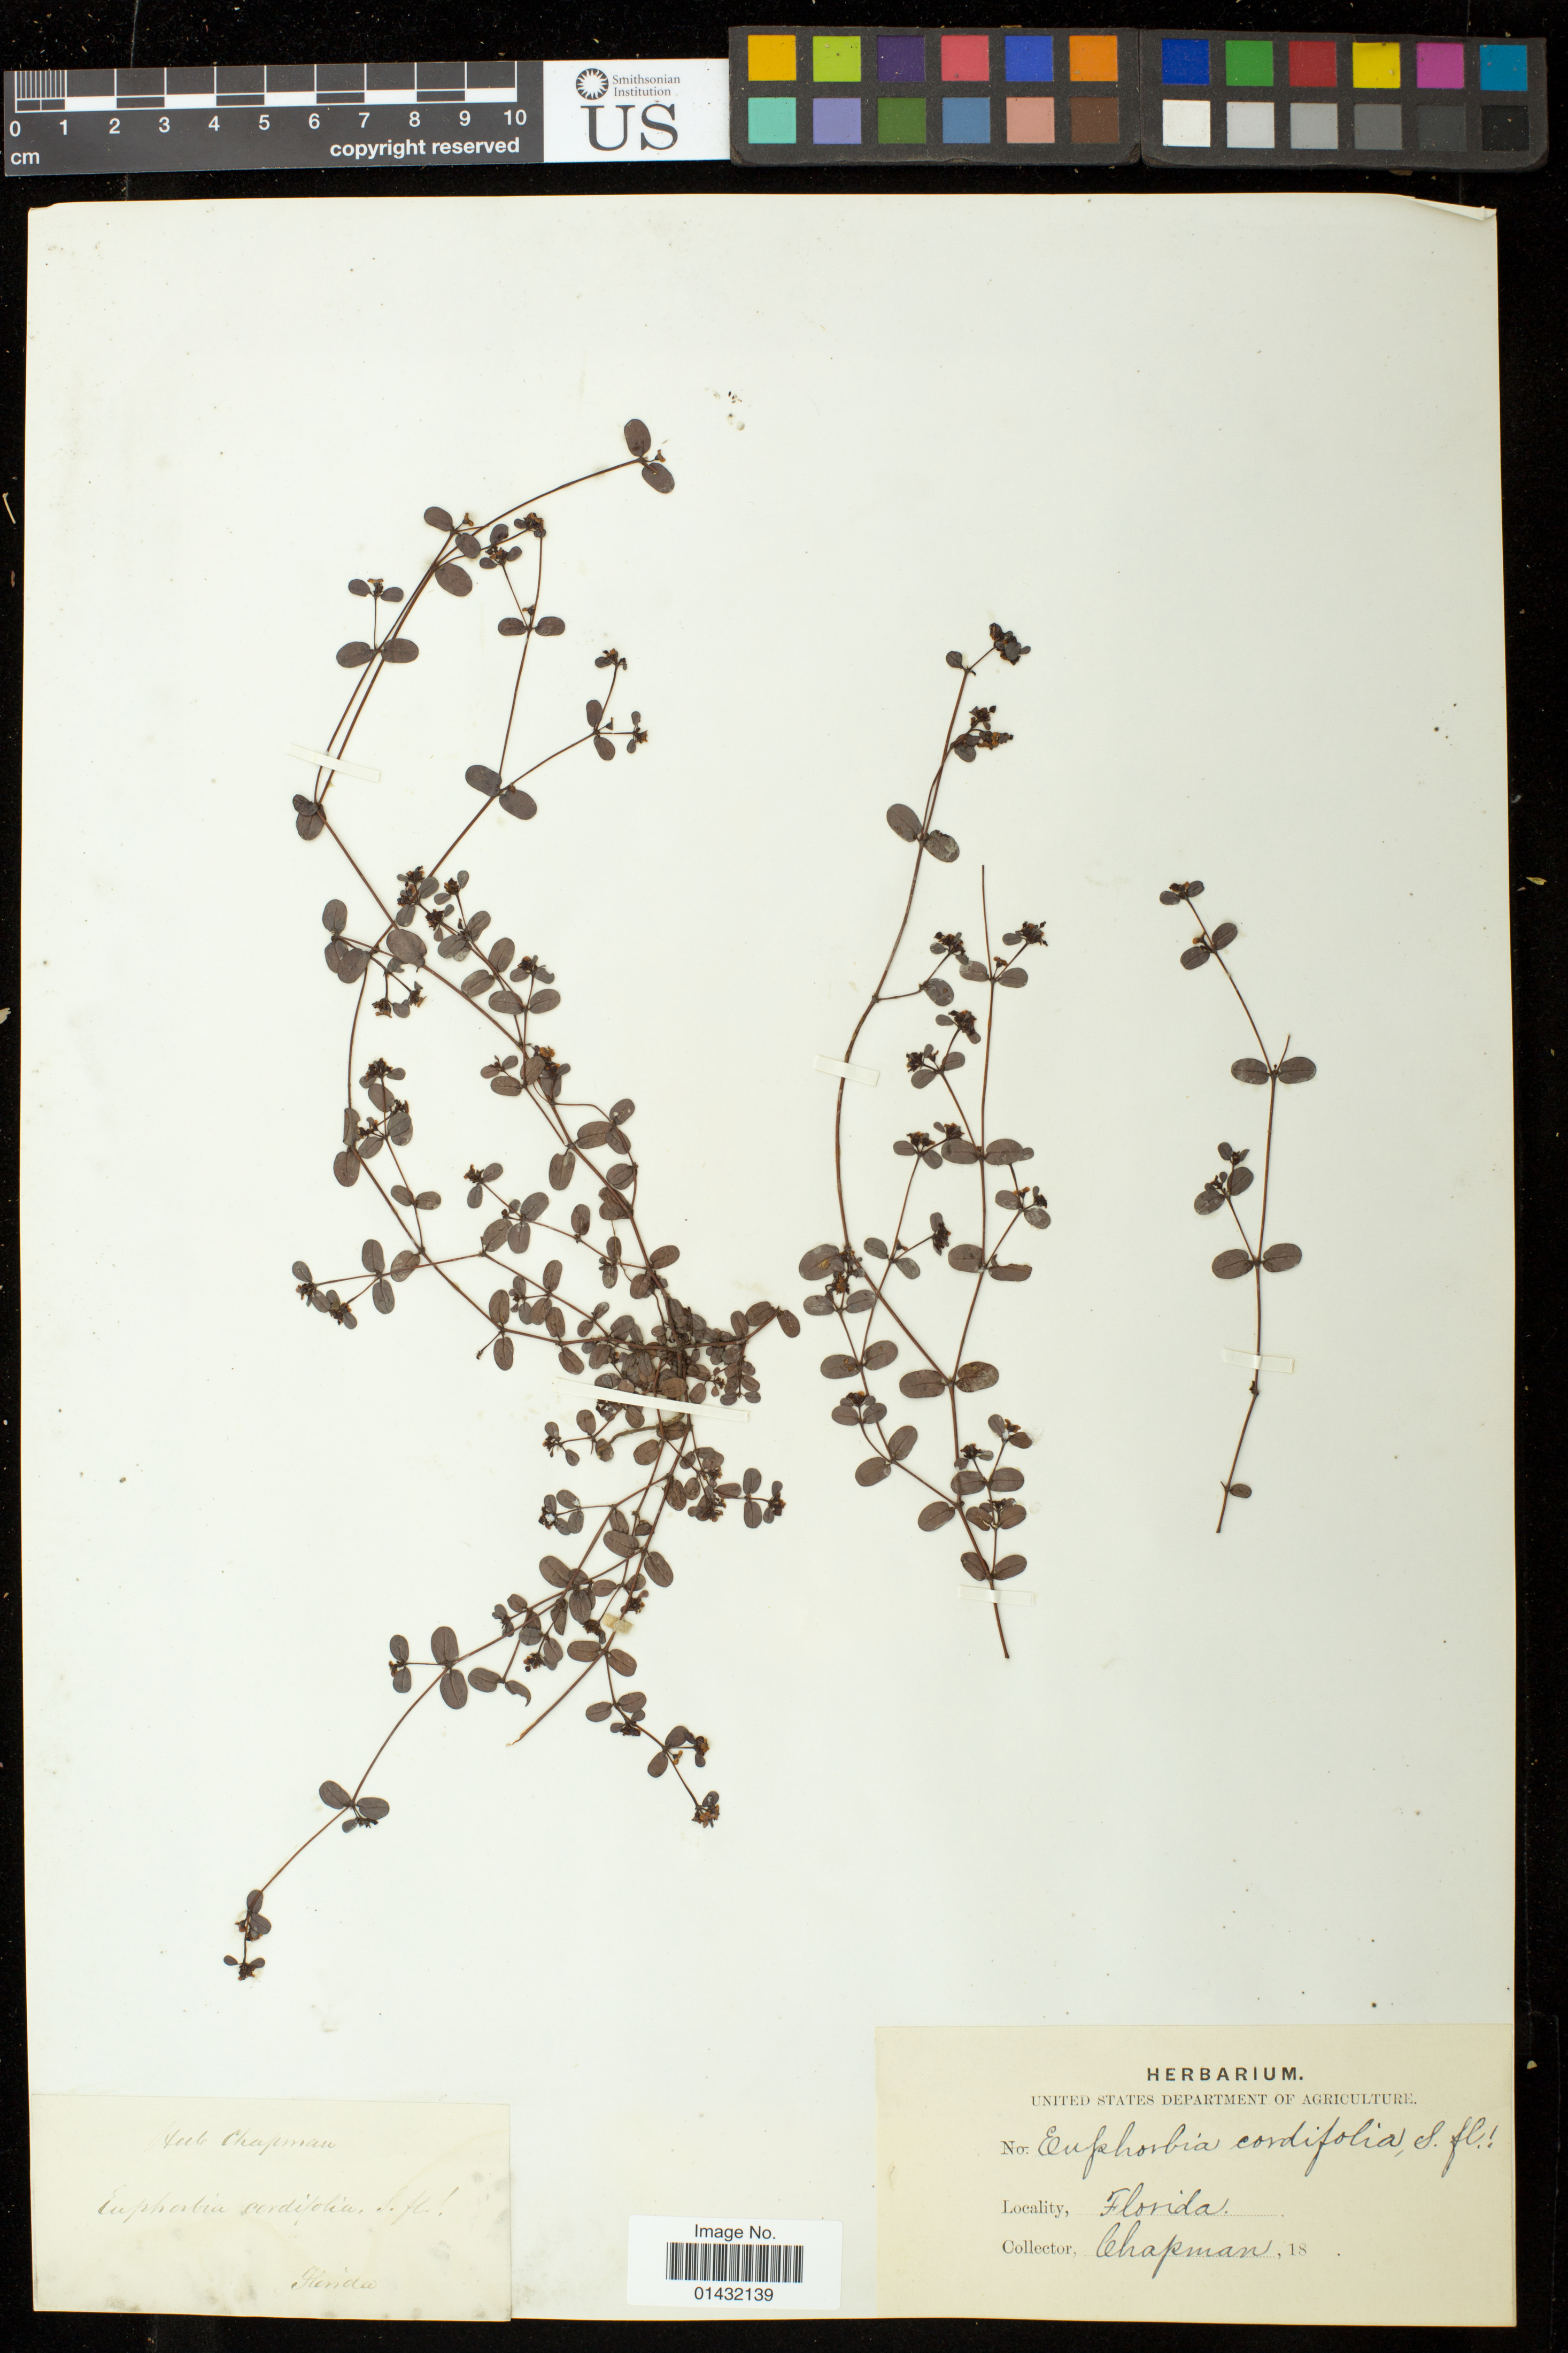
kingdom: Plantae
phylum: Tracheophyta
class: Magnoliopsida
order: Malpighiales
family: Euphorbiaceae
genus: Euphorbia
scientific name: Euphorbia cordifolia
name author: C.A. Mey. & Boiss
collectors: A. Chapman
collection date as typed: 18--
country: United States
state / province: Florida